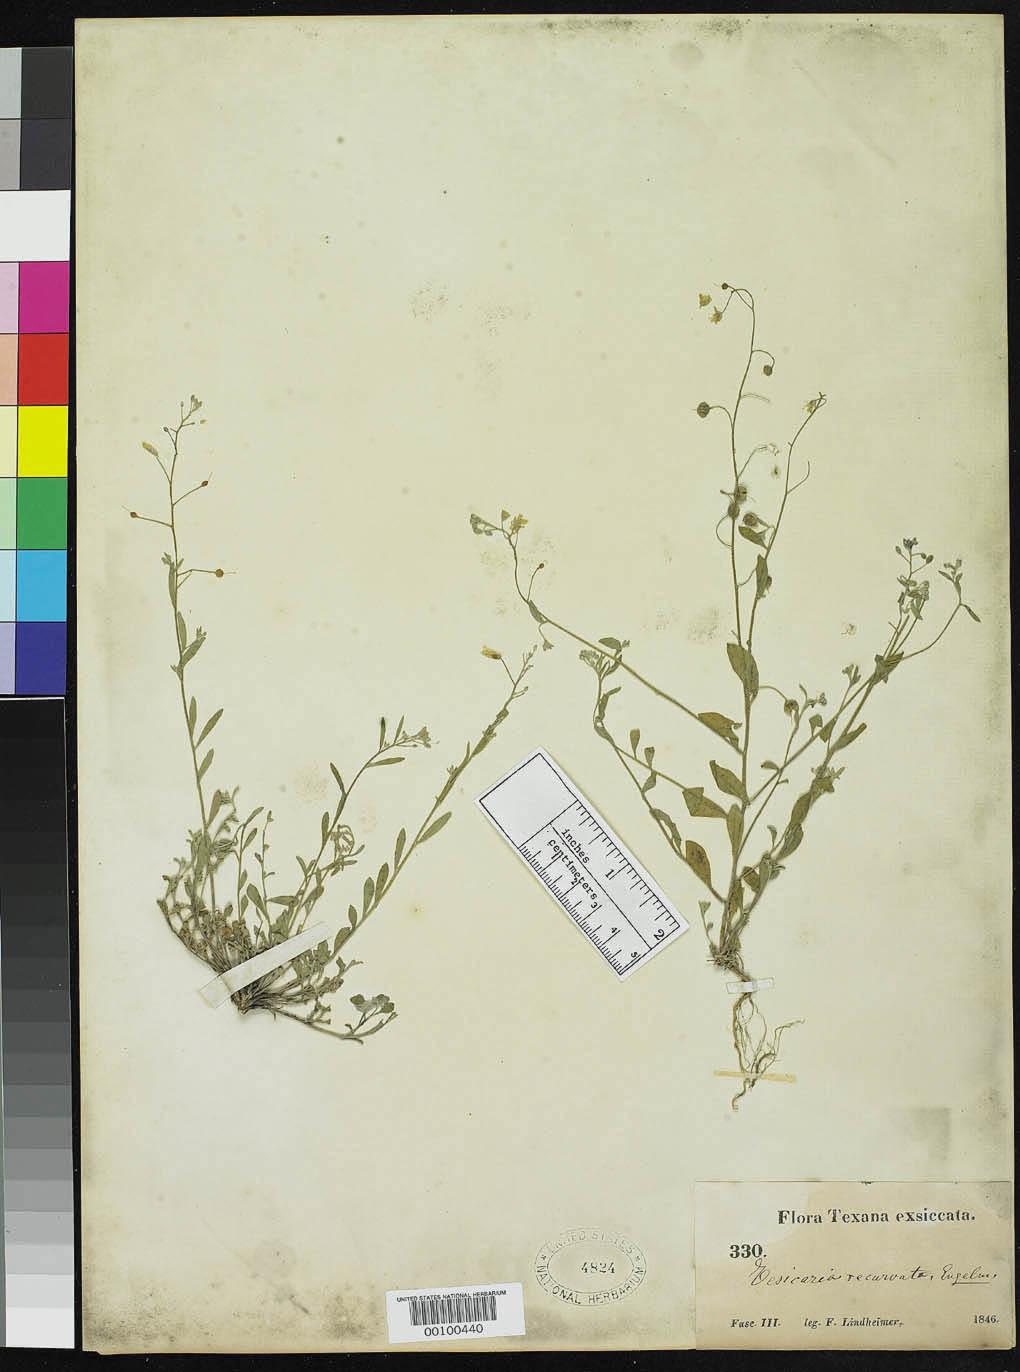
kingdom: Plantae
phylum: Tracheophyta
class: Magnoliopsida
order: Brassicales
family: Brassicaceae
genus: Physaria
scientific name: Physaria recurvata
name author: Engelm. ex A. Gray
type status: Possible Isolectotype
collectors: F. J. Lindheimer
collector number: III 330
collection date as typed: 1846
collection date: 1846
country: United States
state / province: Texas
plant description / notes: Specimen without collection locality or date. Lectotype (GH) is flowering material collected in March 1846. US duplicates not cited by Rollins & Shaw, who state that no other duplicates of Lindheimer III 330 appear to be part of lectotype collection.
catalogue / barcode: US 4824